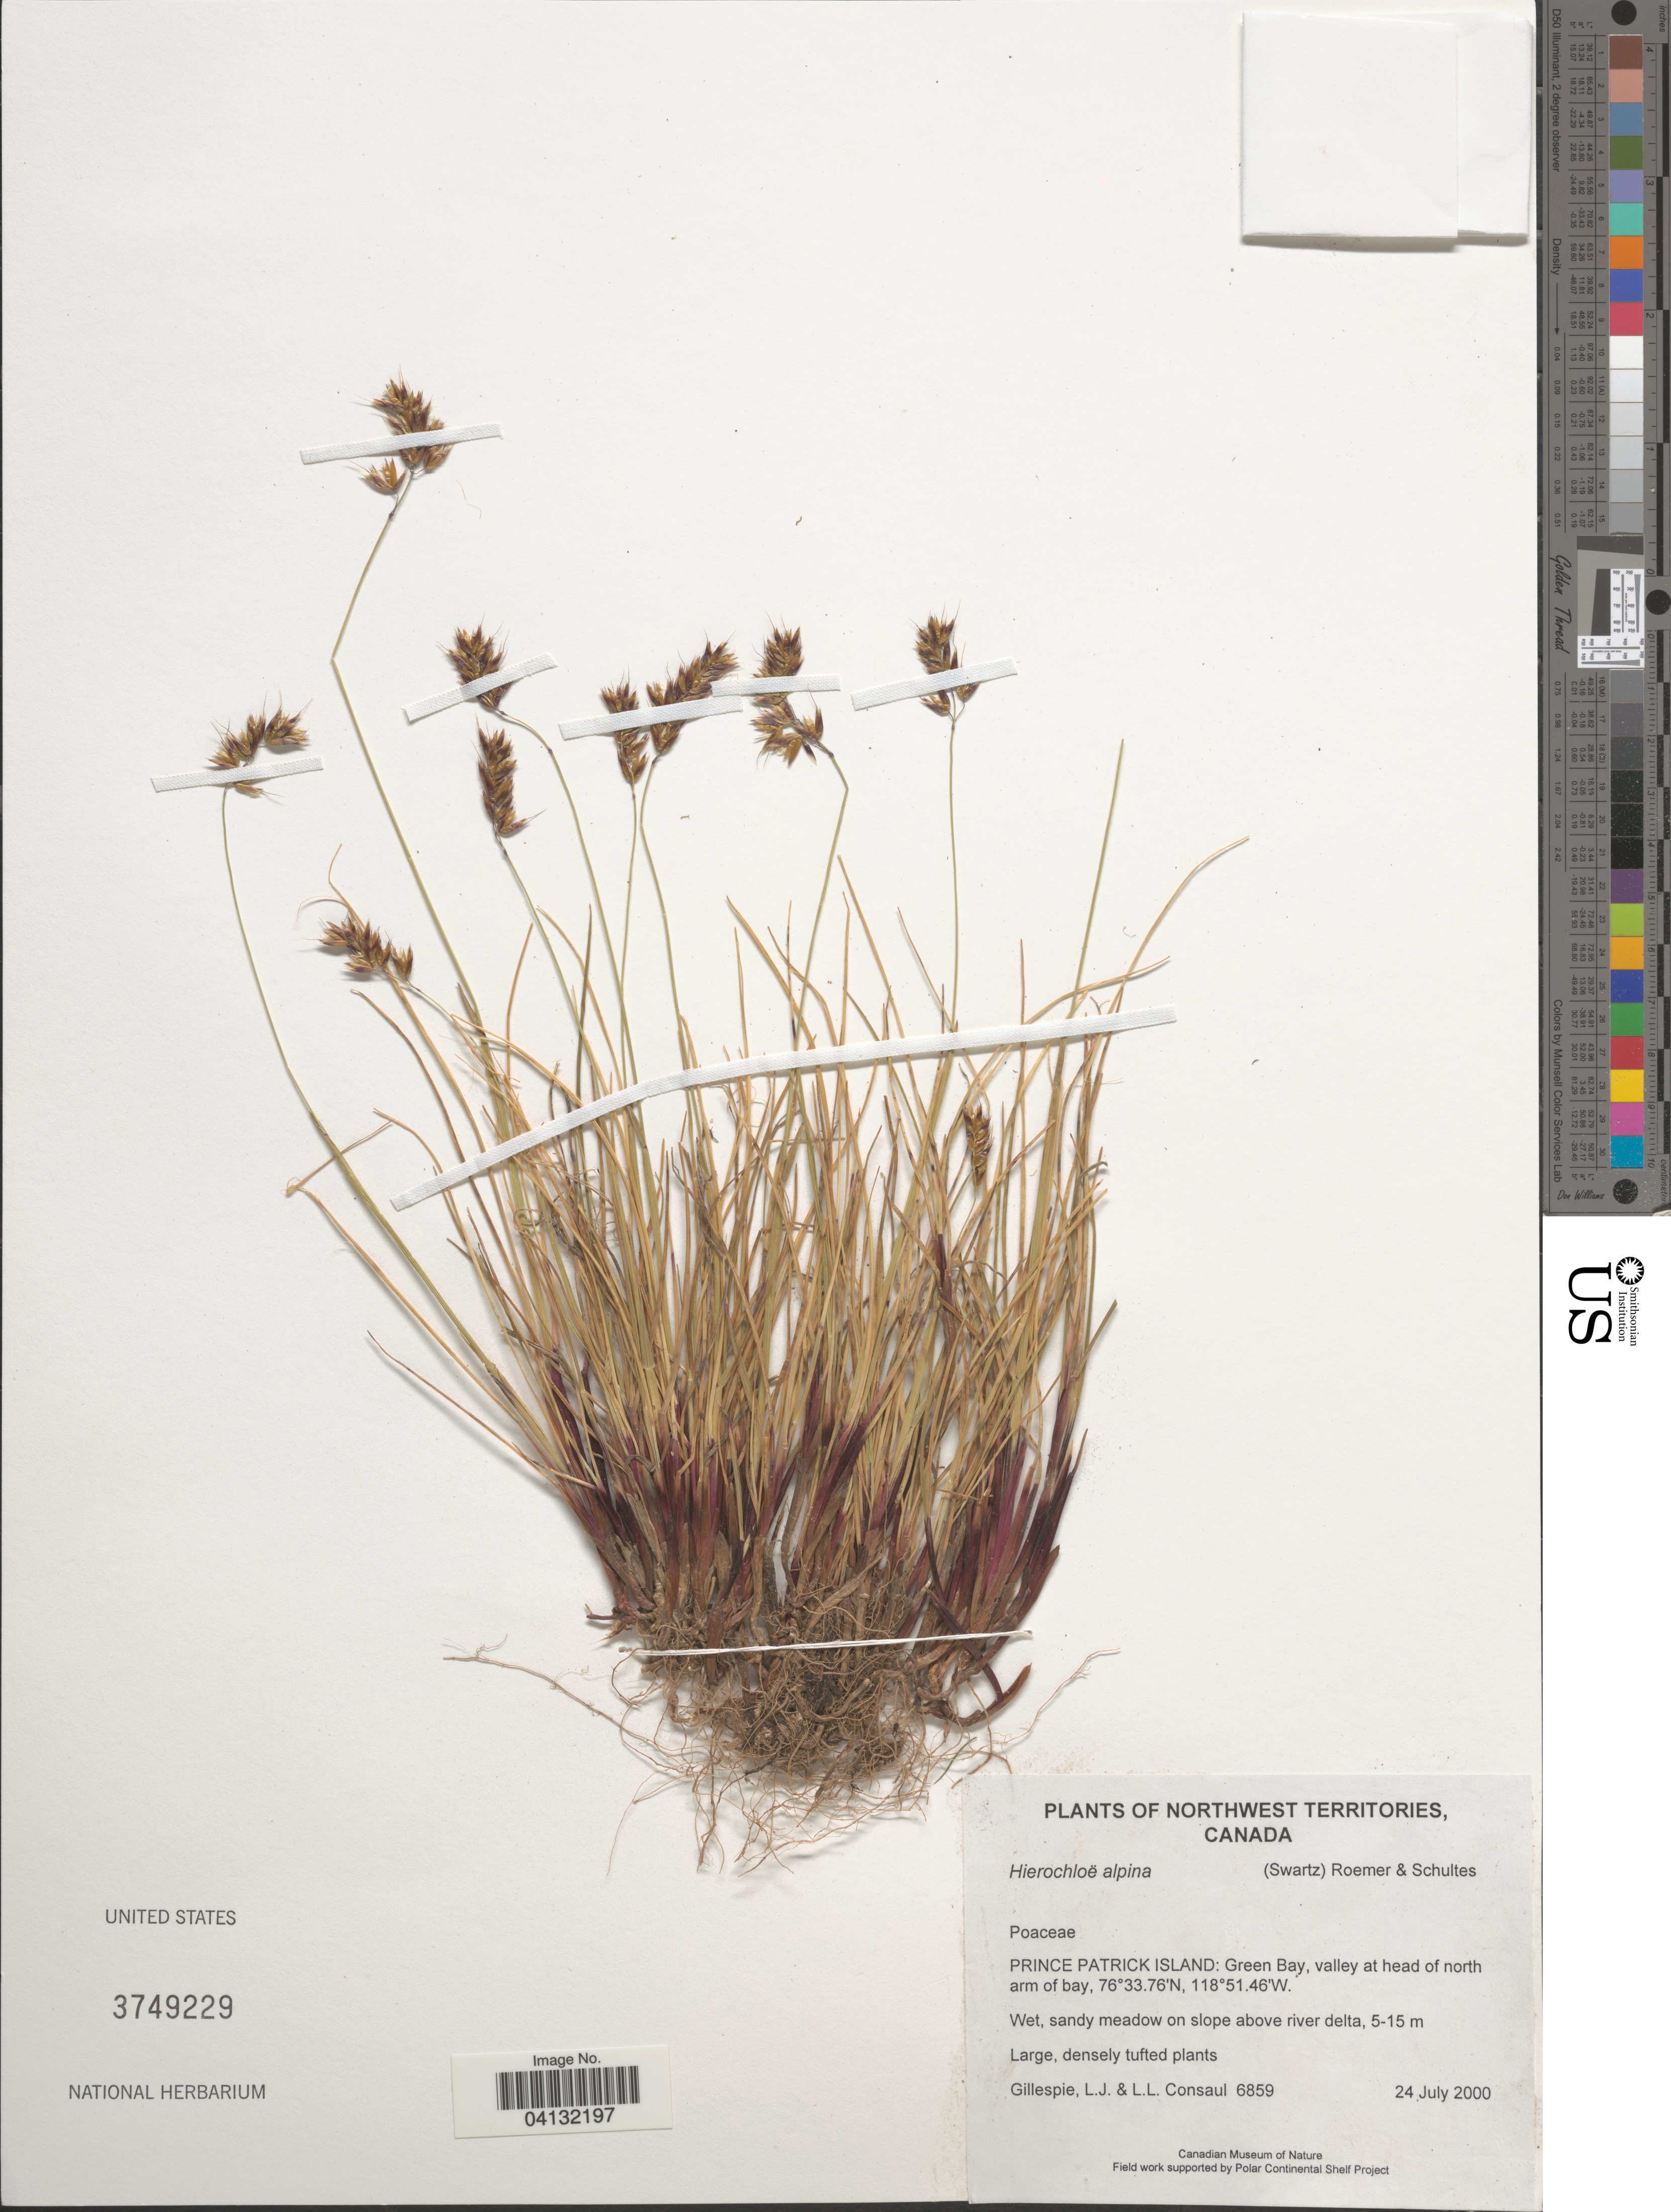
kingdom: Plantae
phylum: Tracheophyta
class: Liliopsida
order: Poales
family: Poaceae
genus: Hierochloe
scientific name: Hierochloe alpina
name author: (Sw.) Roem. & Schult.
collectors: L. Gillespie & L. Consaul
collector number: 6859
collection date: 2000-07-24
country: Canada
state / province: Northwest Territories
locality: Prince Patrick Island: Green Bay, valley at head of north arm of bay.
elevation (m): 5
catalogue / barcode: US 3749229